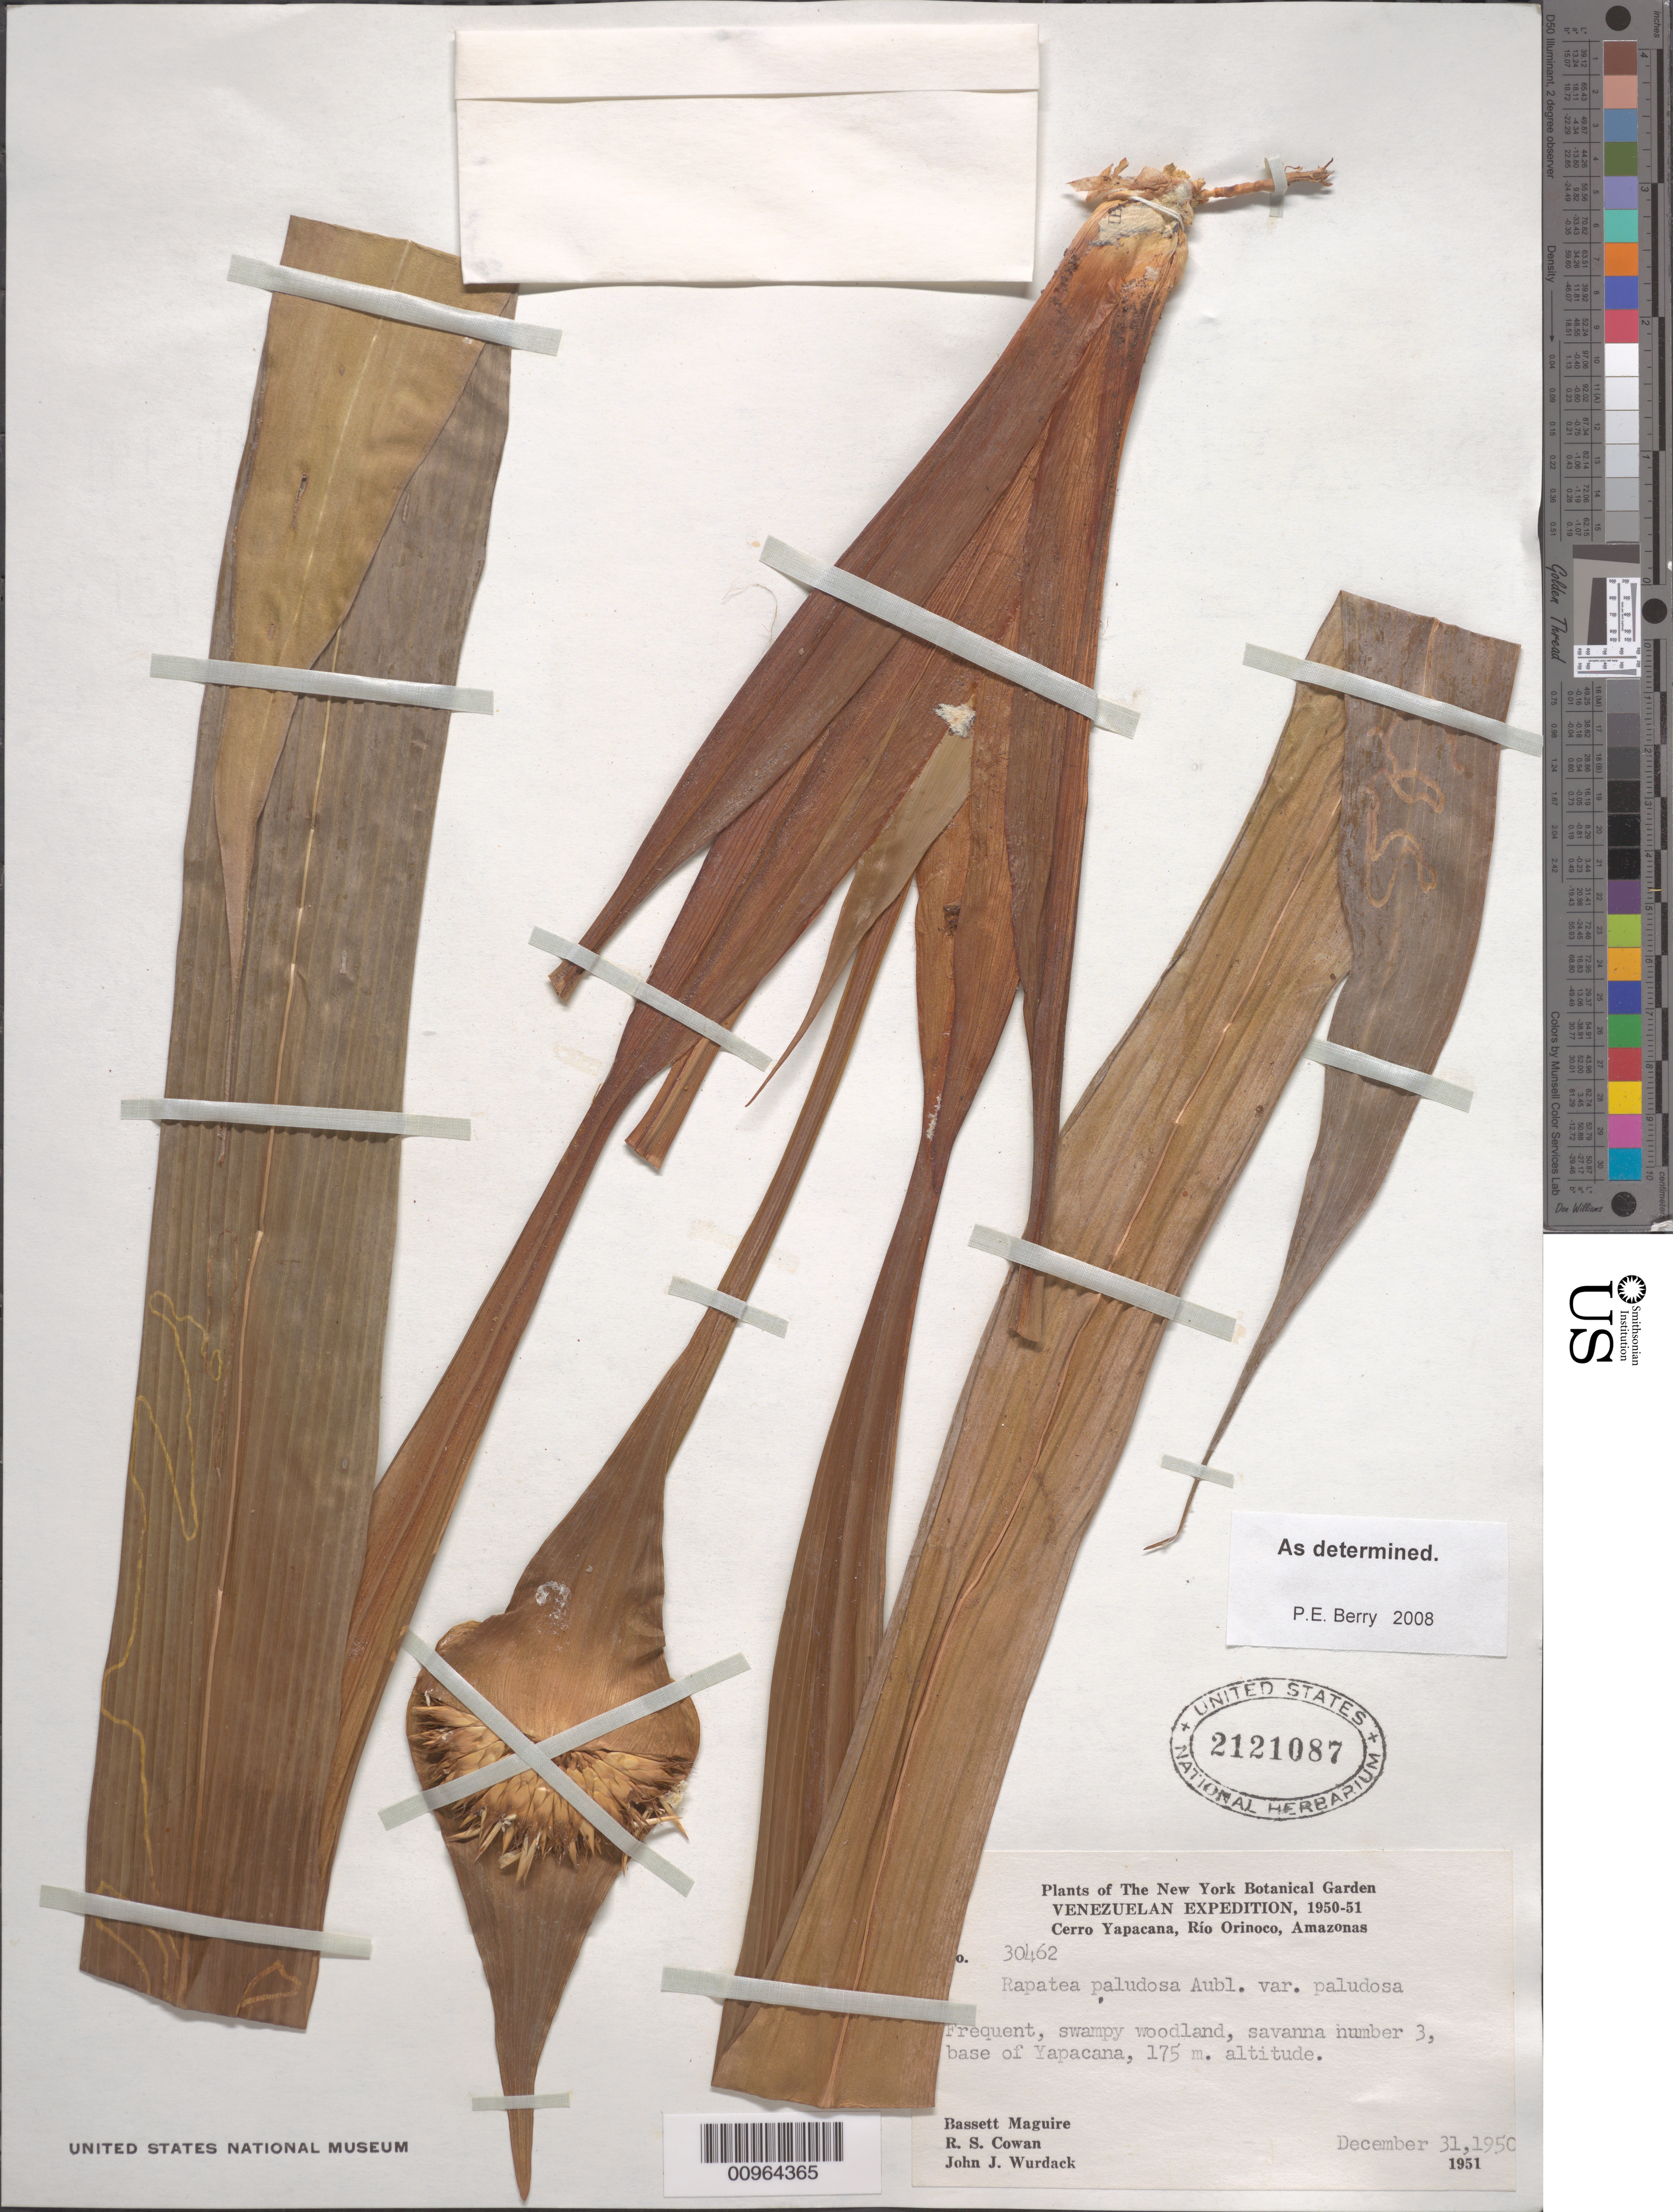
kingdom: Plantae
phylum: Tracheophyta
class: Liliopsida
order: Poales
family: Rapateaceae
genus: Rapatea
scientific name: Rapatea paludosa var. paludosa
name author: Aubl.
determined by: Berry, P. E., (WIS), University of Wisconsin - Madison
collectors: B. Maguire, R. S. Cowan & J. J. Wurdack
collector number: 30462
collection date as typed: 31-Dec-51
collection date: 1951-12-31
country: Venezuela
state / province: Amazonas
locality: Cerro Yapacána, Río Orinoco; savanna No. 3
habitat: Swampy woodland, savanna number 3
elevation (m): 175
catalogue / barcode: US 2121087